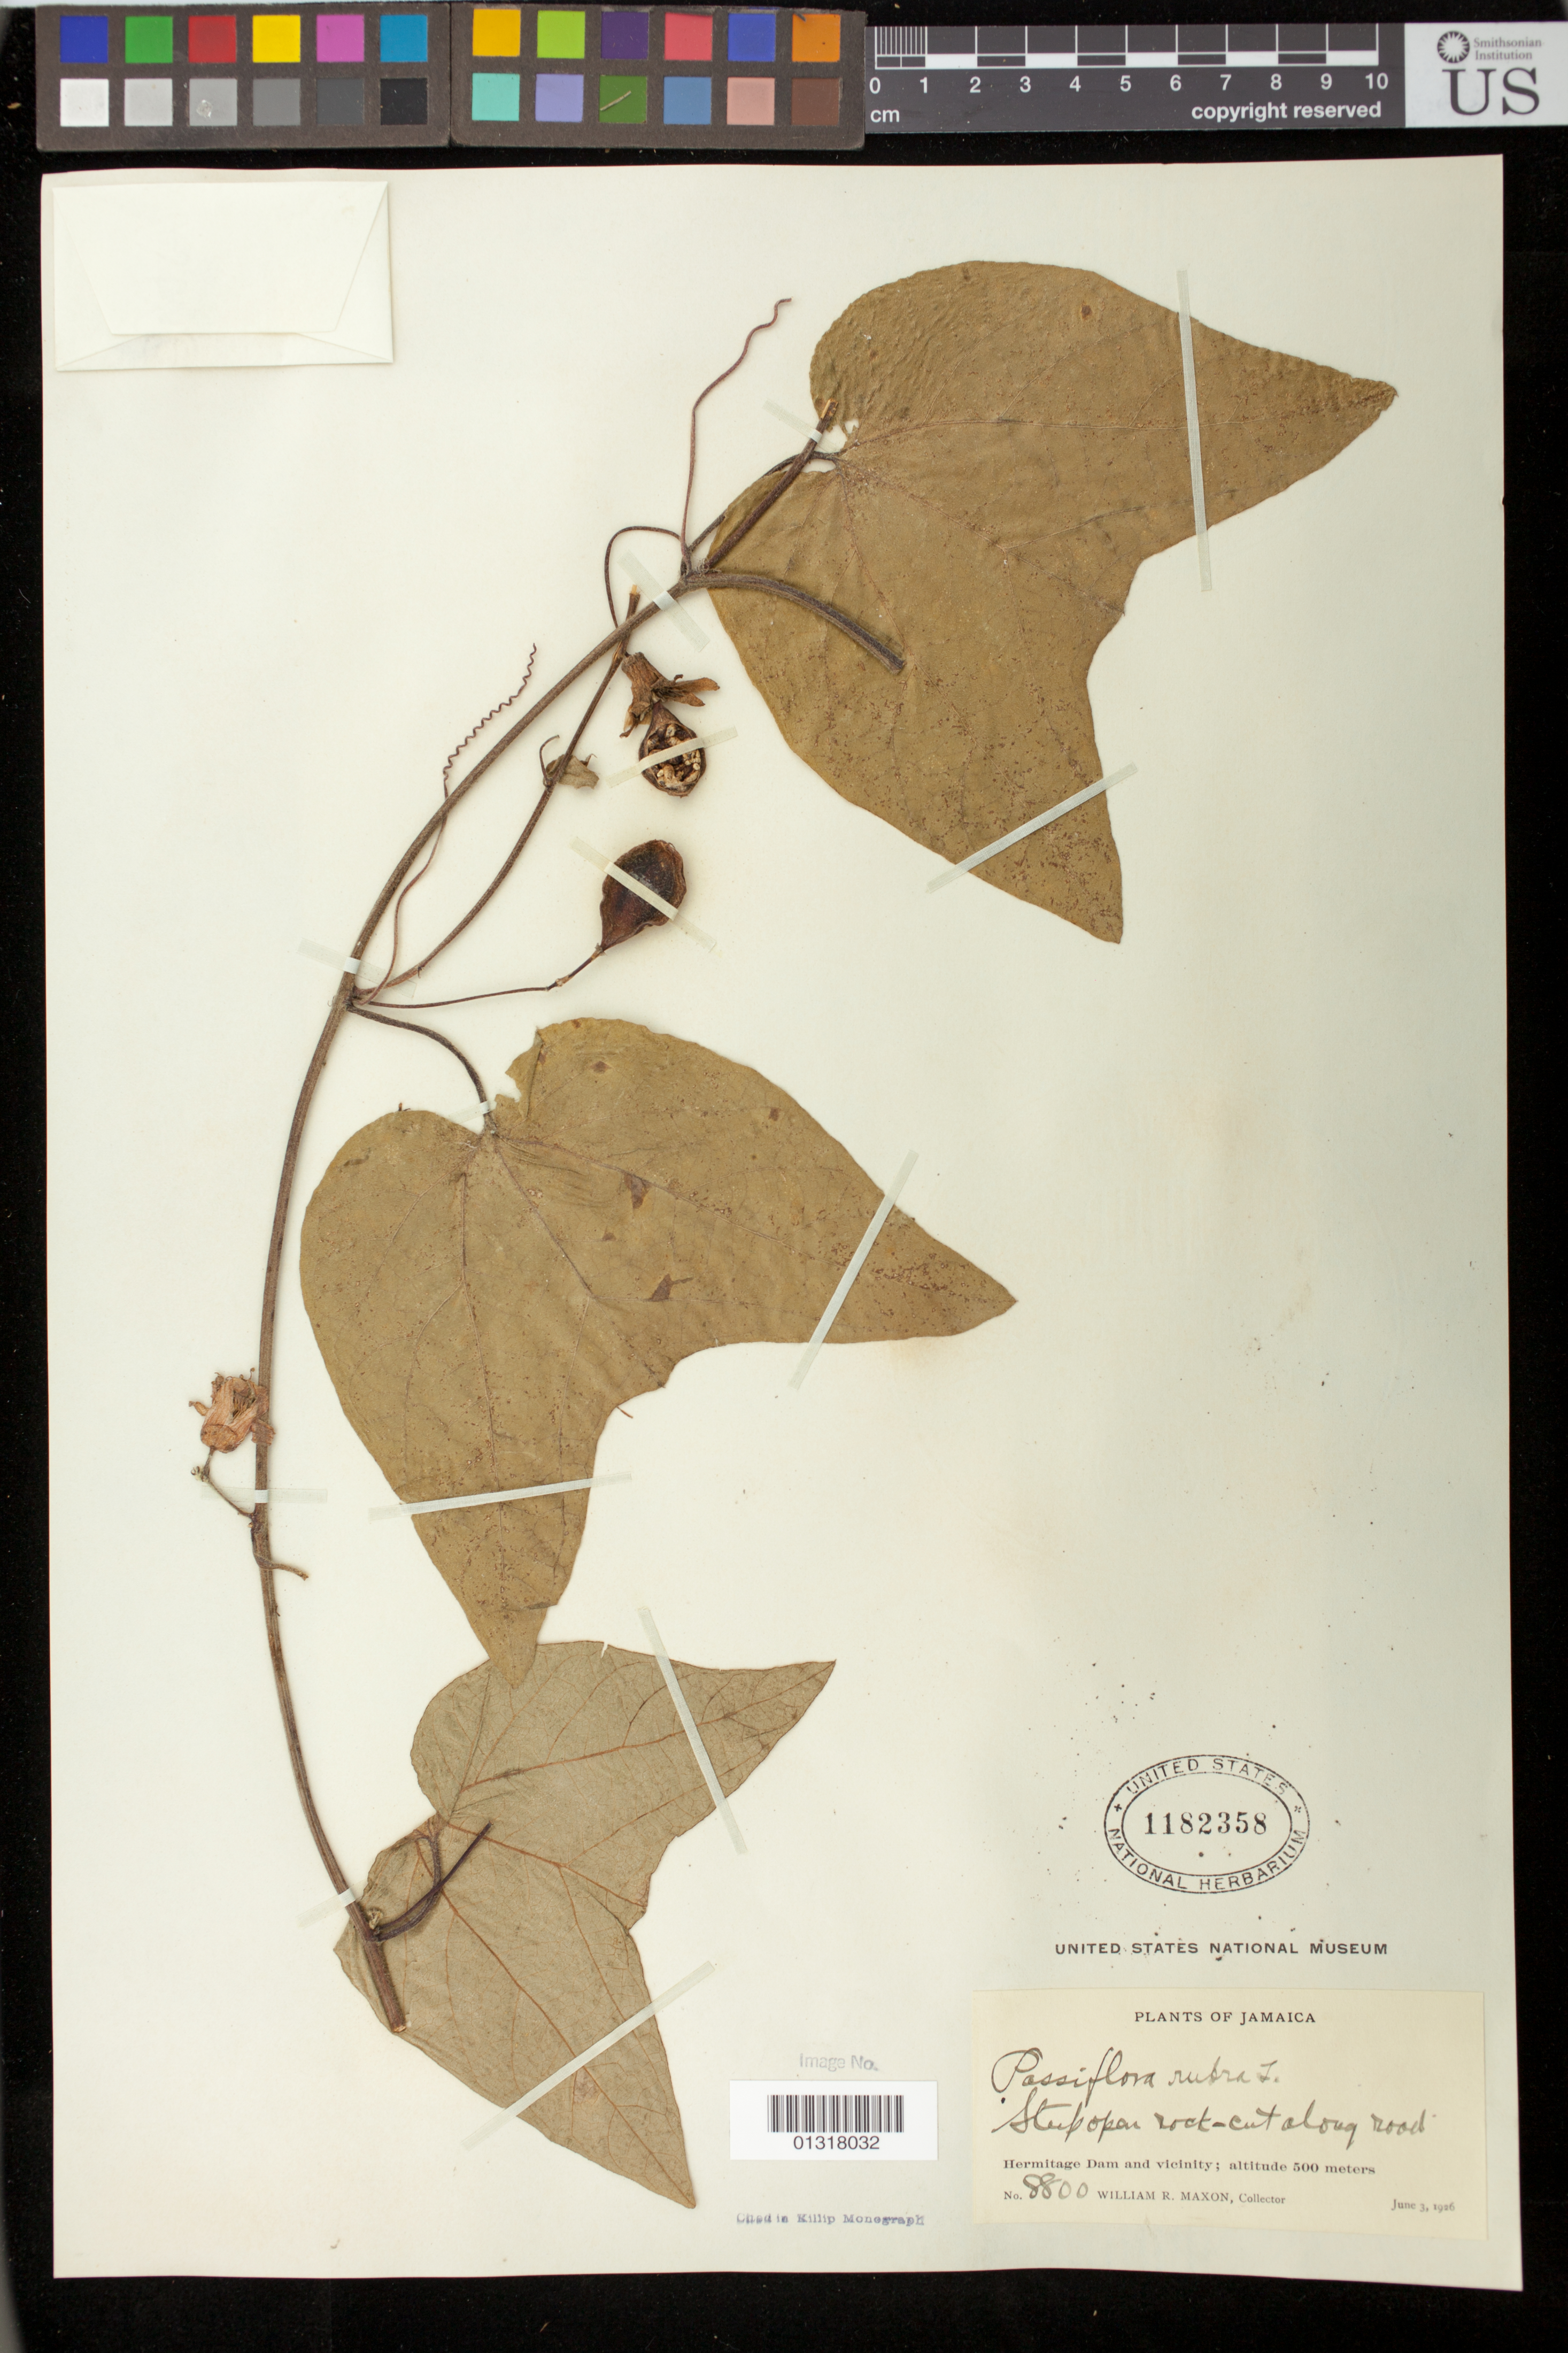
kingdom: Plantae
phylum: Tracheophyta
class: Magnoliopsida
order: Malpighiales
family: Passifloraceae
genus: Passiflora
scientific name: Passiflora rubra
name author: L.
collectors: W. R. Maxon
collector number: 8800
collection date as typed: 03 Jun 1926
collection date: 1926-06-03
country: Jamaica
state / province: Saint Andrew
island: Jamaica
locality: Hermitage Dam and vicinity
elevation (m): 500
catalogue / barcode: US 1182358